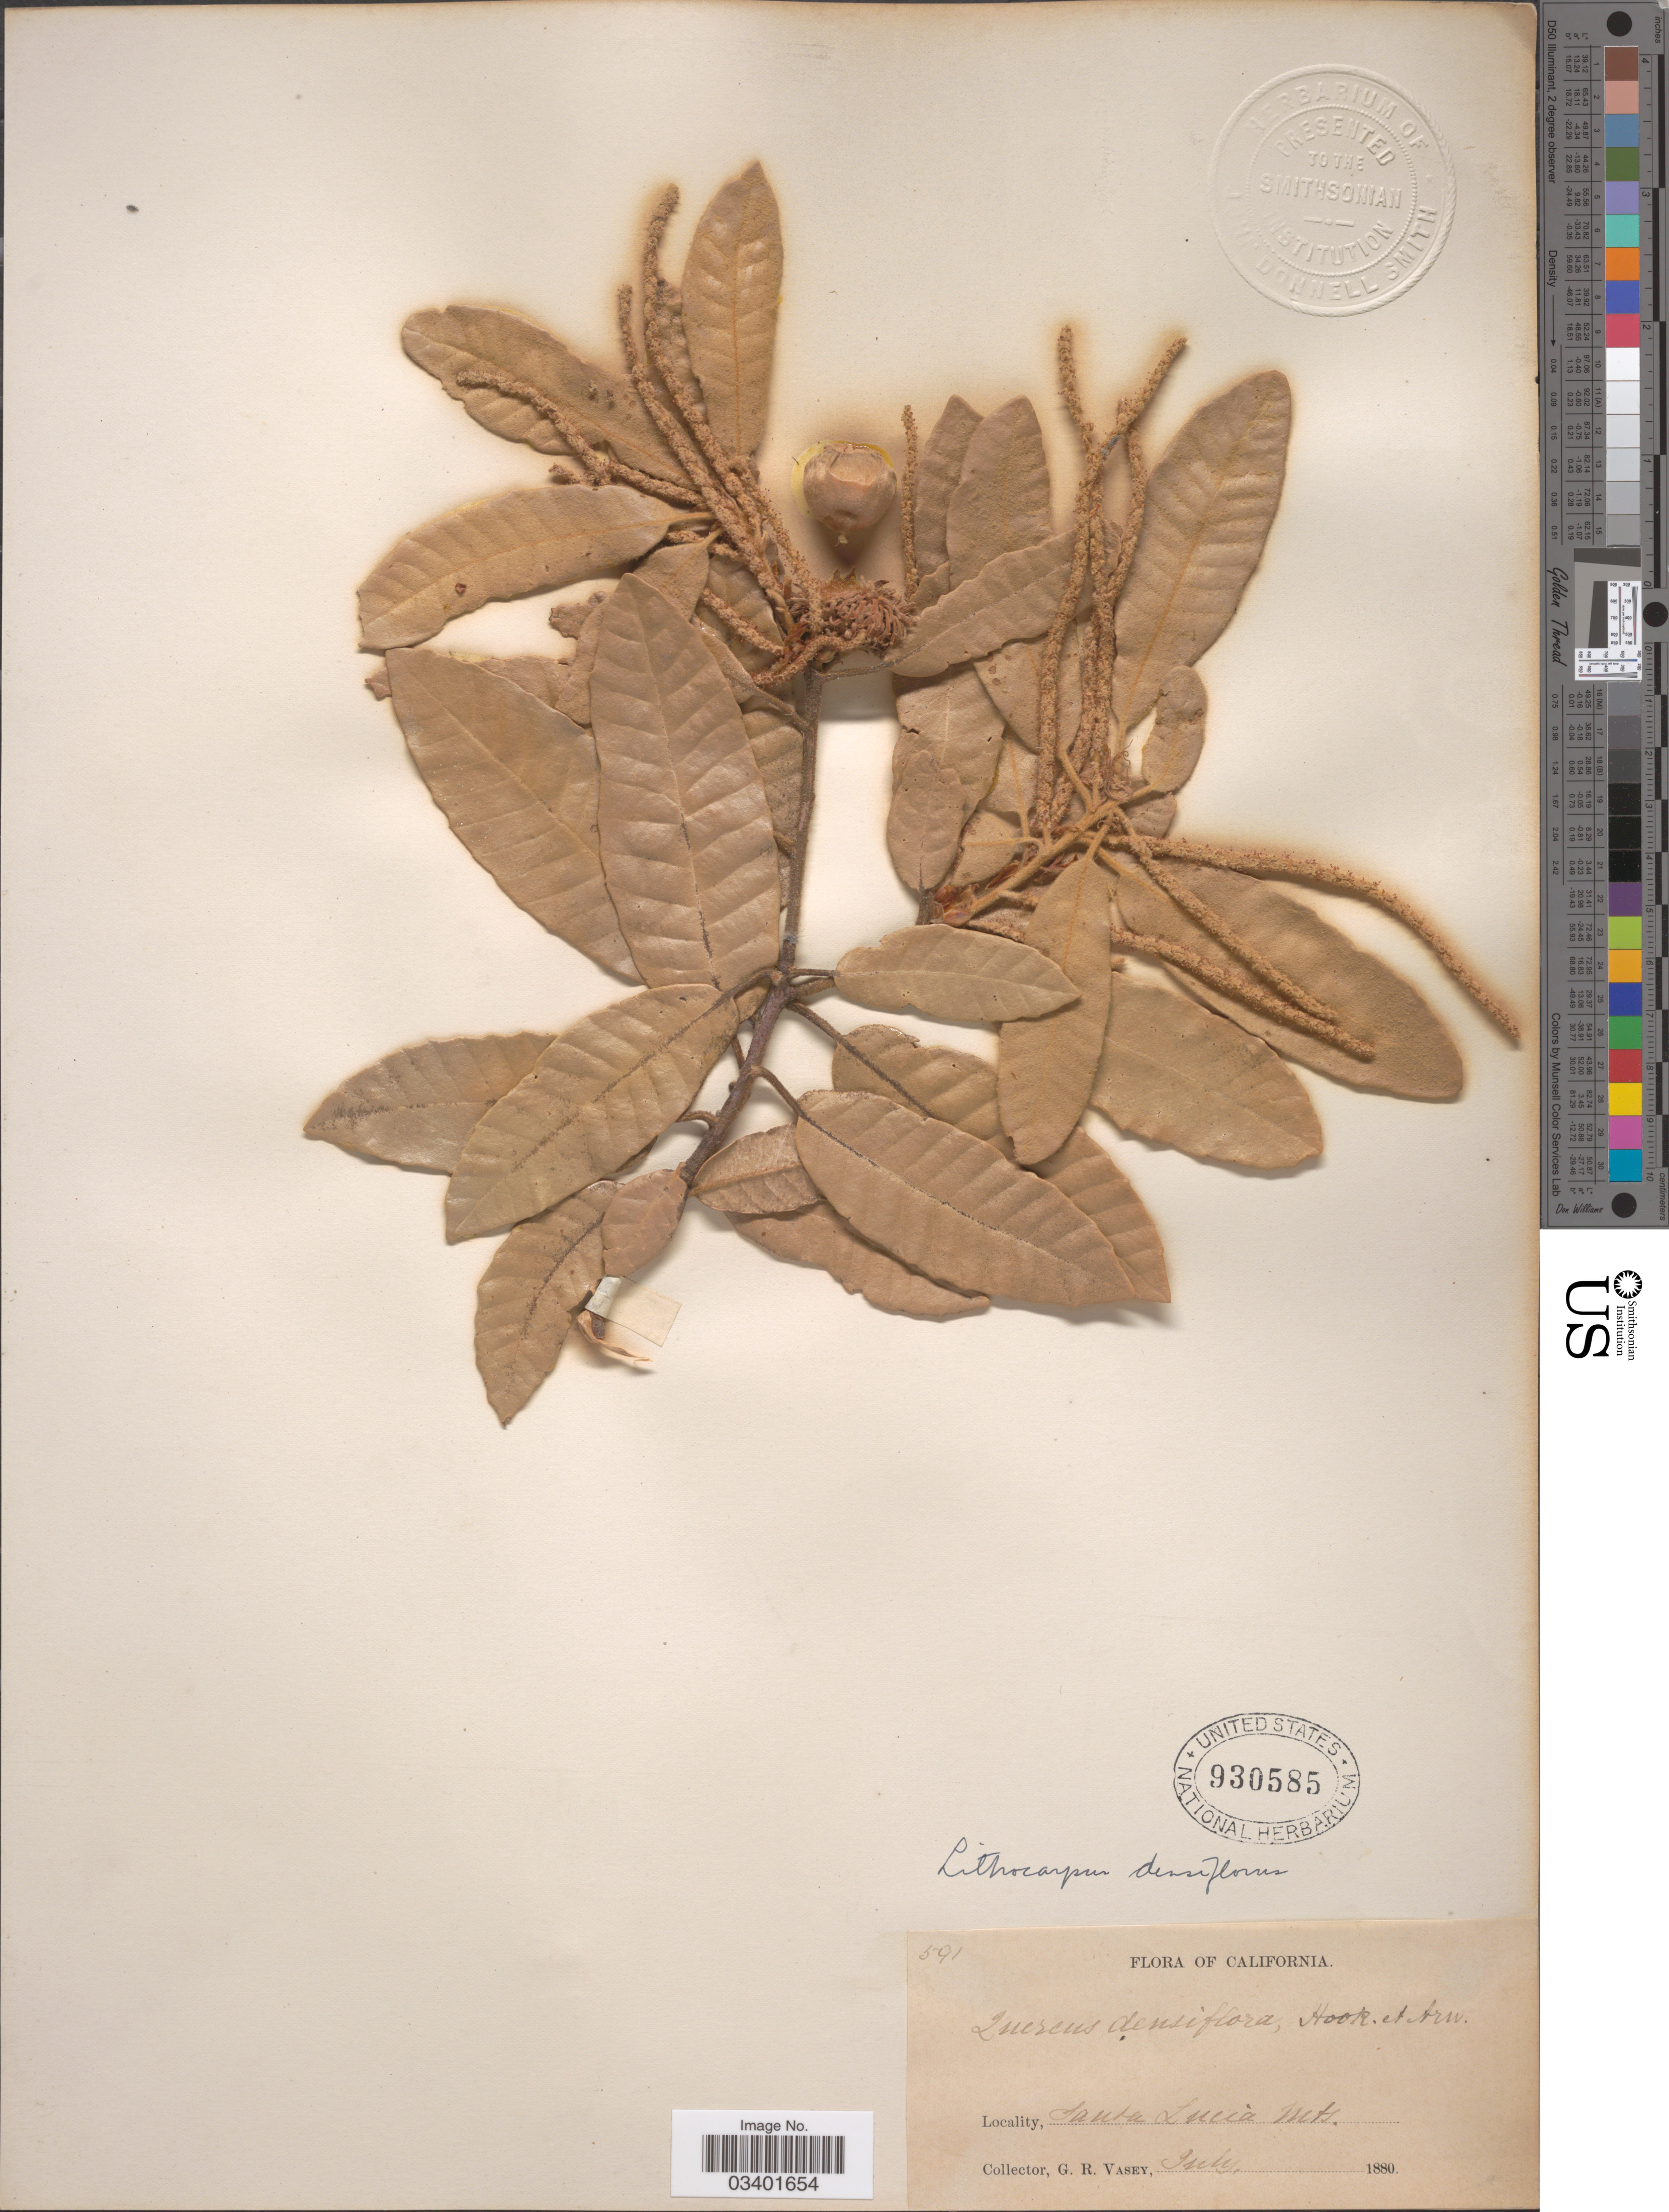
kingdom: Plantae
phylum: Tracheophyta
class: Magnoliopsida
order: Fagales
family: Fagaceae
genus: Notholithocarpus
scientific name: Notholithocarpus densiflorus var. densiflorus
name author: (Hook. & Arn.) P. S. Manos et al.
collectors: G. R. Vasey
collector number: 591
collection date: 1880-07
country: United States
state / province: California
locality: Santa Lucia Mts.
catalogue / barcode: US 930585